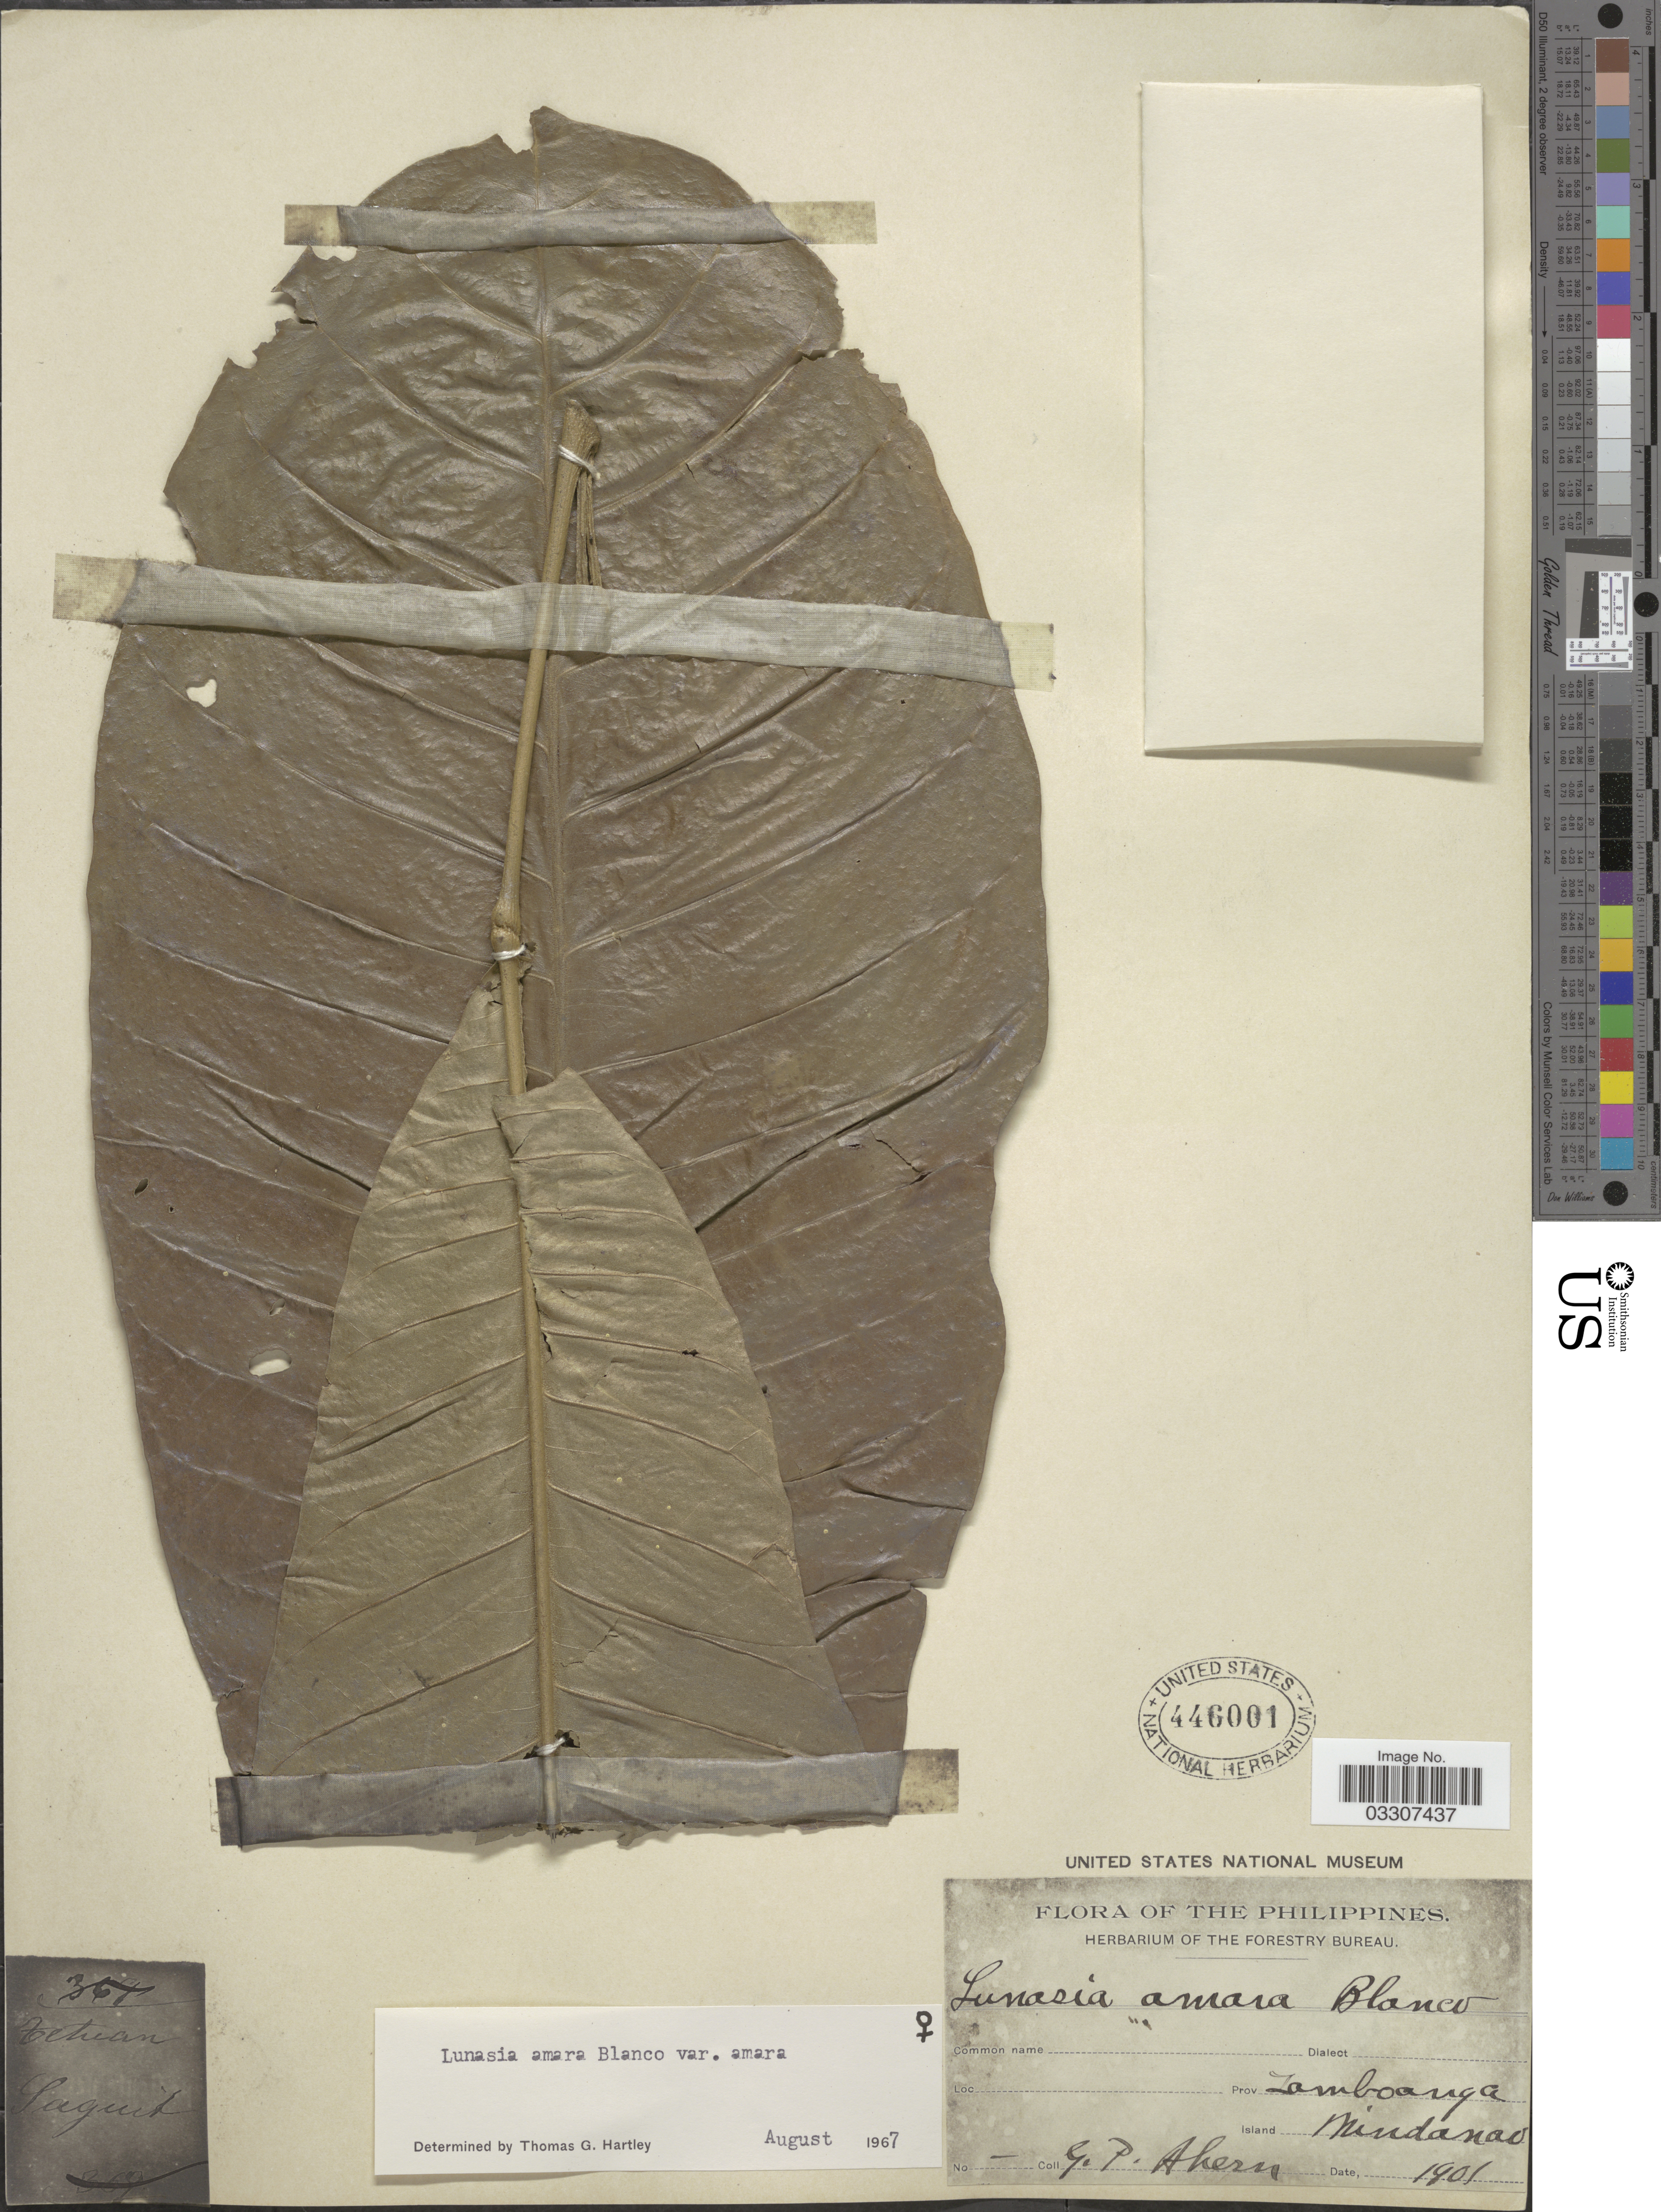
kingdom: Plantae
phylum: Tracheophyta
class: Magnoliopsida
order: Sapindales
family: Rutaceae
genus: Lunasia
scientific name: Lunasia amara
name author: Blanco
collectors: G. Ahern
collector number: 361?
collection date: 1901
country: Philippines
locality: Prov. Zamboanga. Island Mindanao.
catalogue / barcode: US 446001